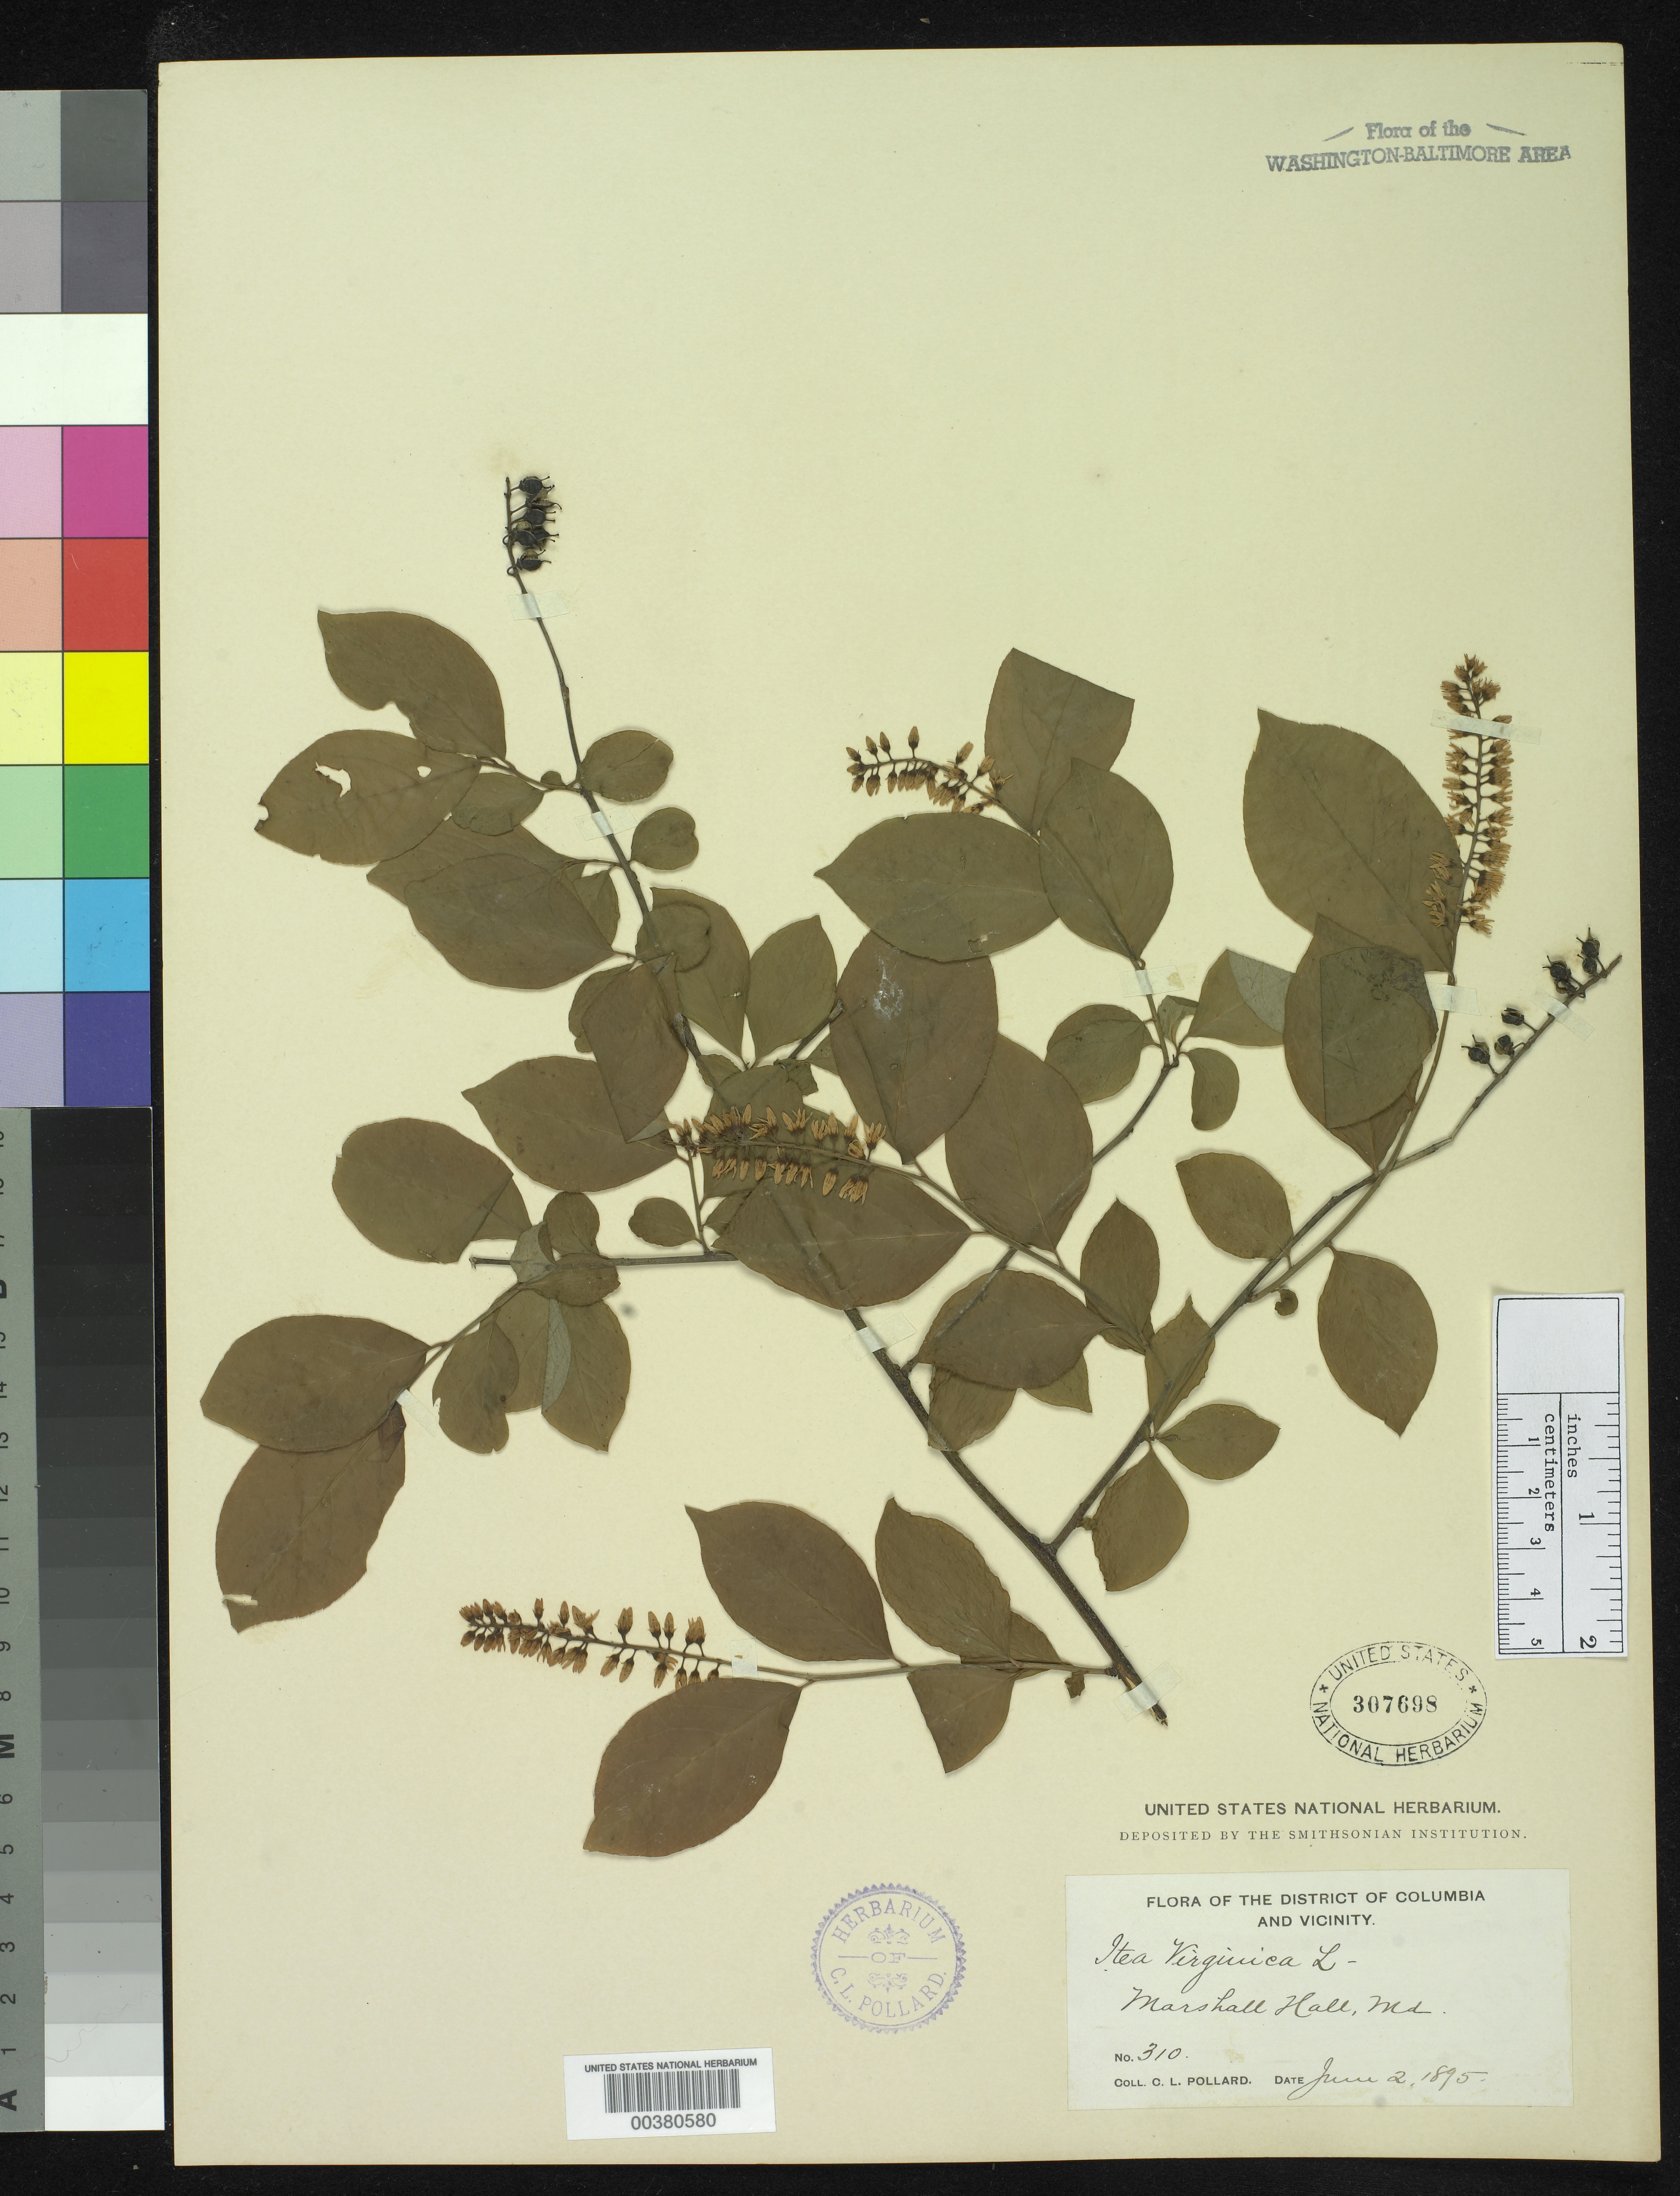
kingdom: Plantae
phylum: Tracheophyta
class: Magnoliopsida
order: Saxifragales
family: Iteaceae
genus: Itea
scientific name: Itea virginica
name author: L.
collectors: C. L. Pollard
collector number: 310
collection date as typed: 02 Jun 1895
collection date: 1895-06-02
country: United States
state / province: Maryland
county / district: Charles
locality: Marshall Hall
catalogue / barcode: US 307698